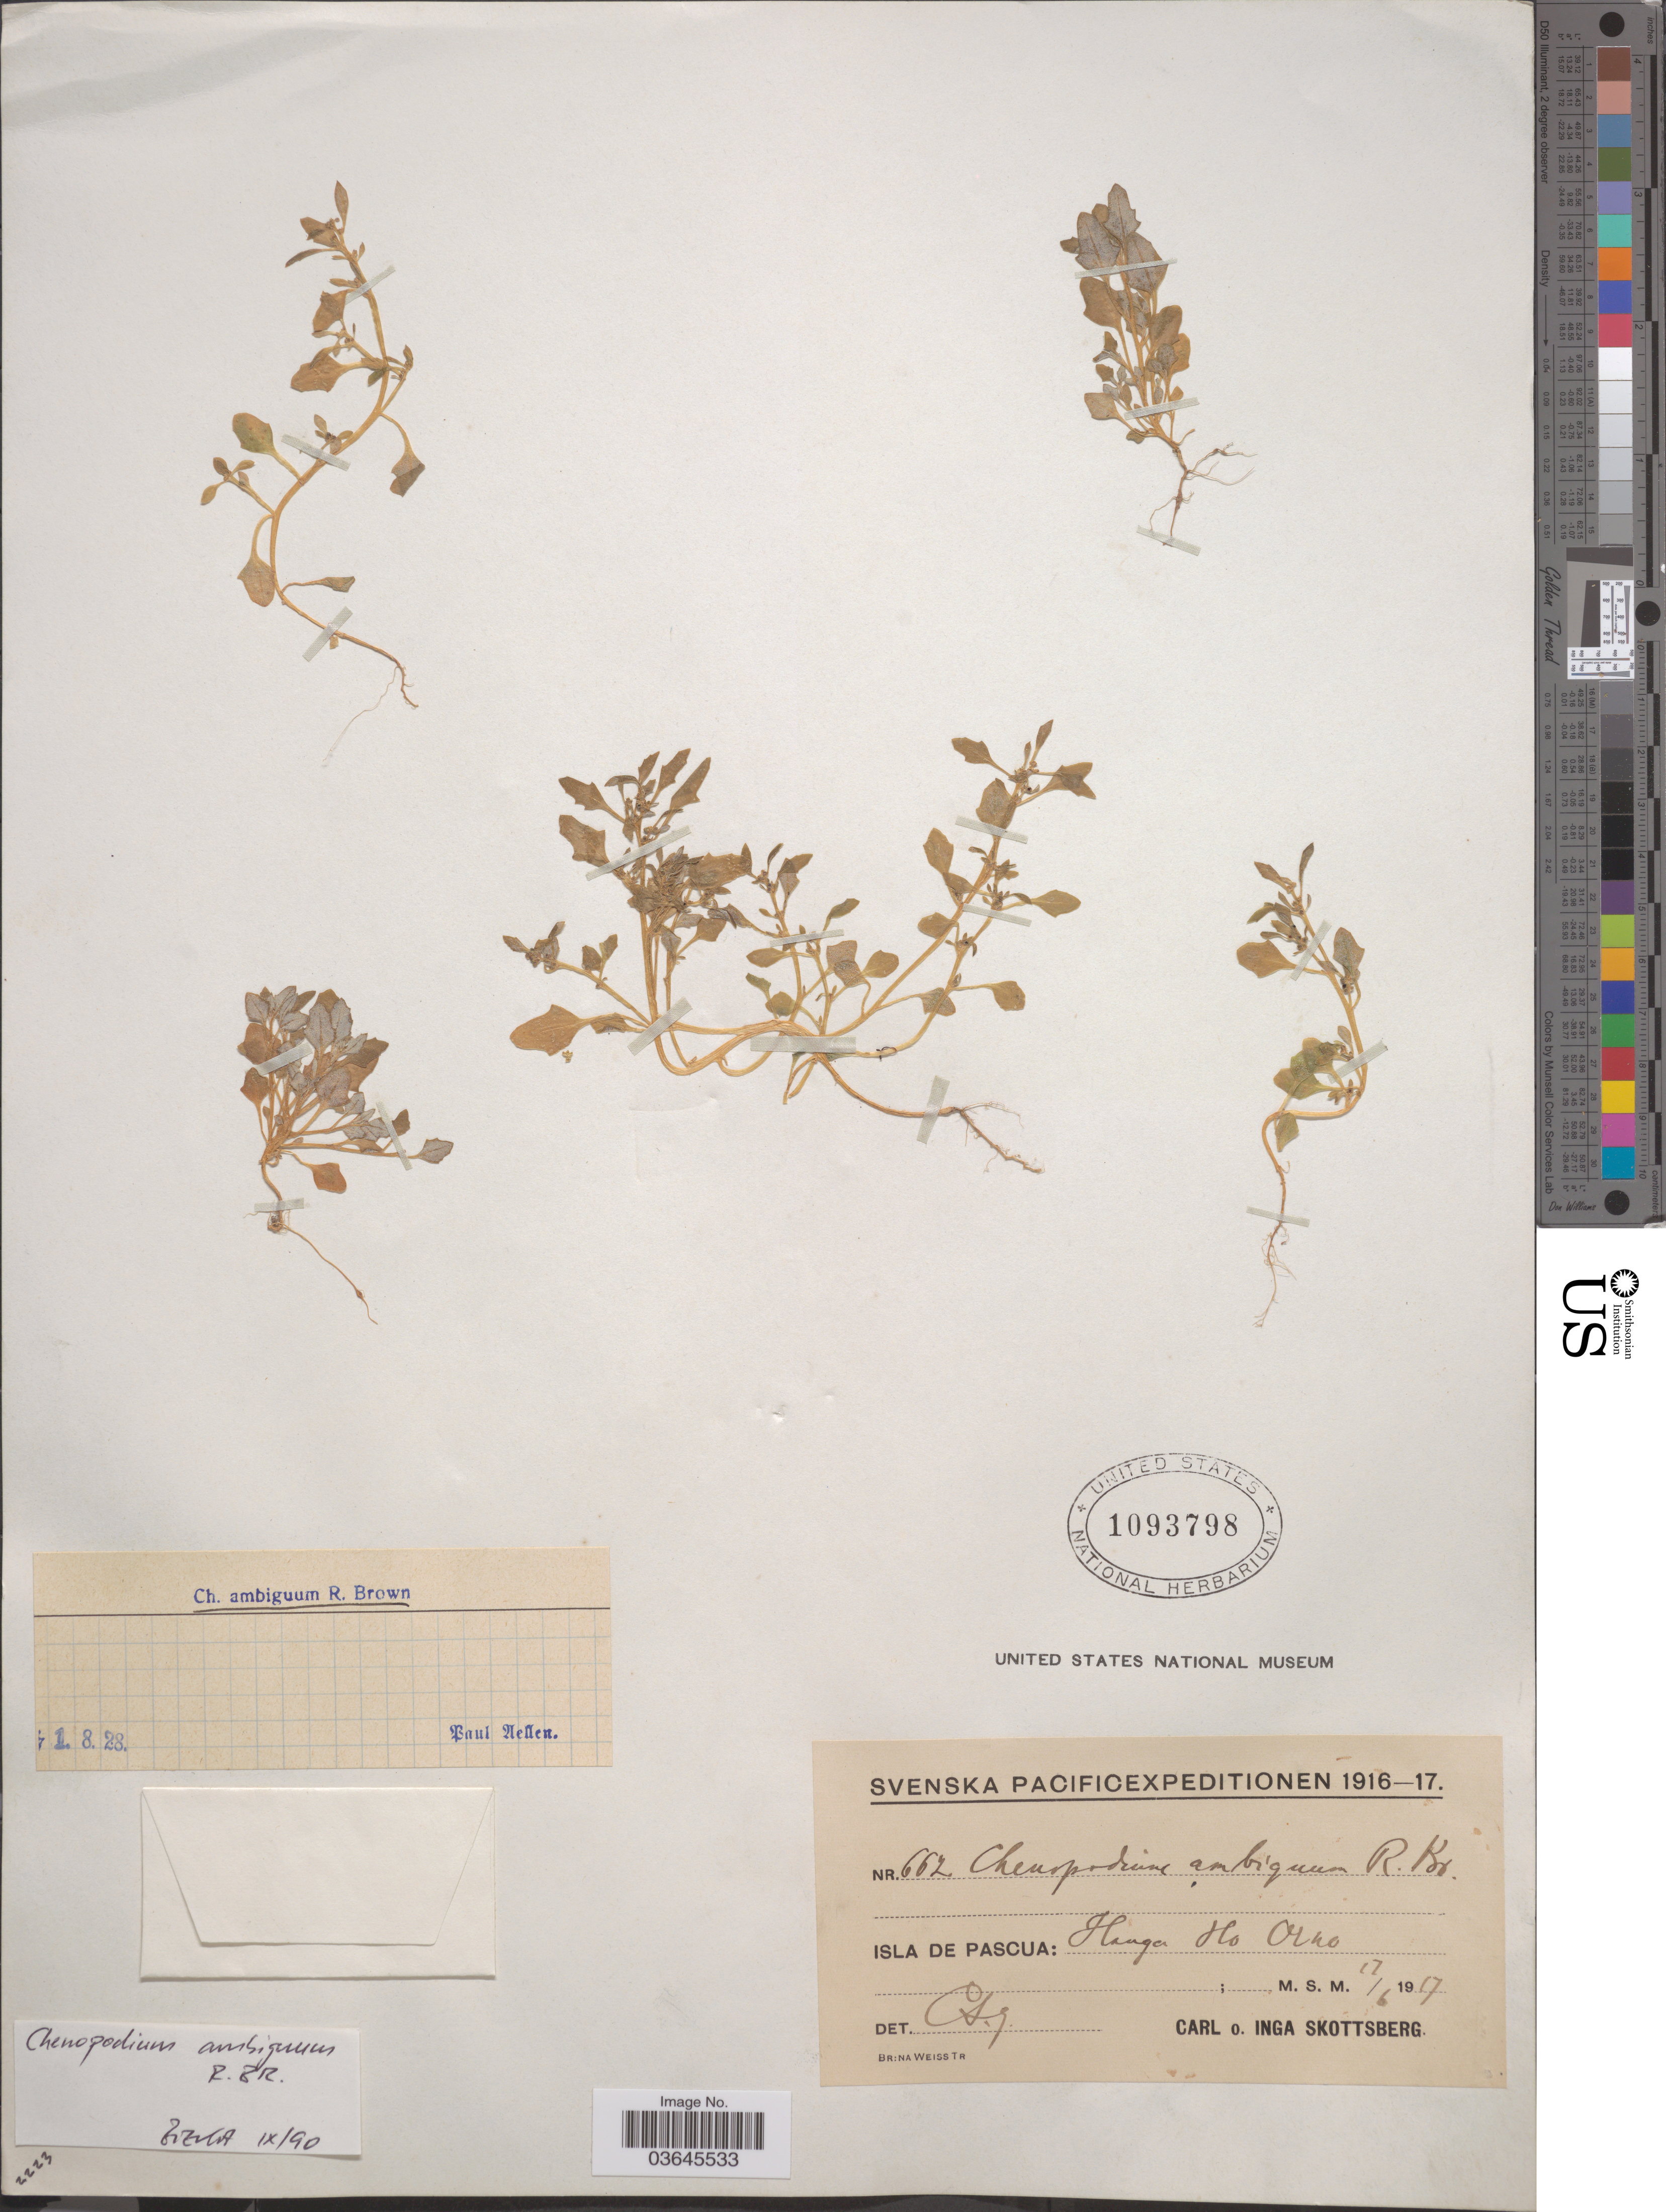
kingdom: Plantae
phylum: Tracheophyta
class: Magnoliopsida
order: Caryophyllales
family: Amaranthaceae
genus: Chenopodium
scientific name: Chenopodium ambiguum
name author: R. Br.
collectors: C. Skottsberg & I. Skottsberg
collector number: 662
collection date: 1917-06-17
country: Chile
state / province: Valparaíso (V)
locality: Svensla Pacific. Isla de Pascua: Hanga Ho Orno.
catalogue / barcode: US 1093798